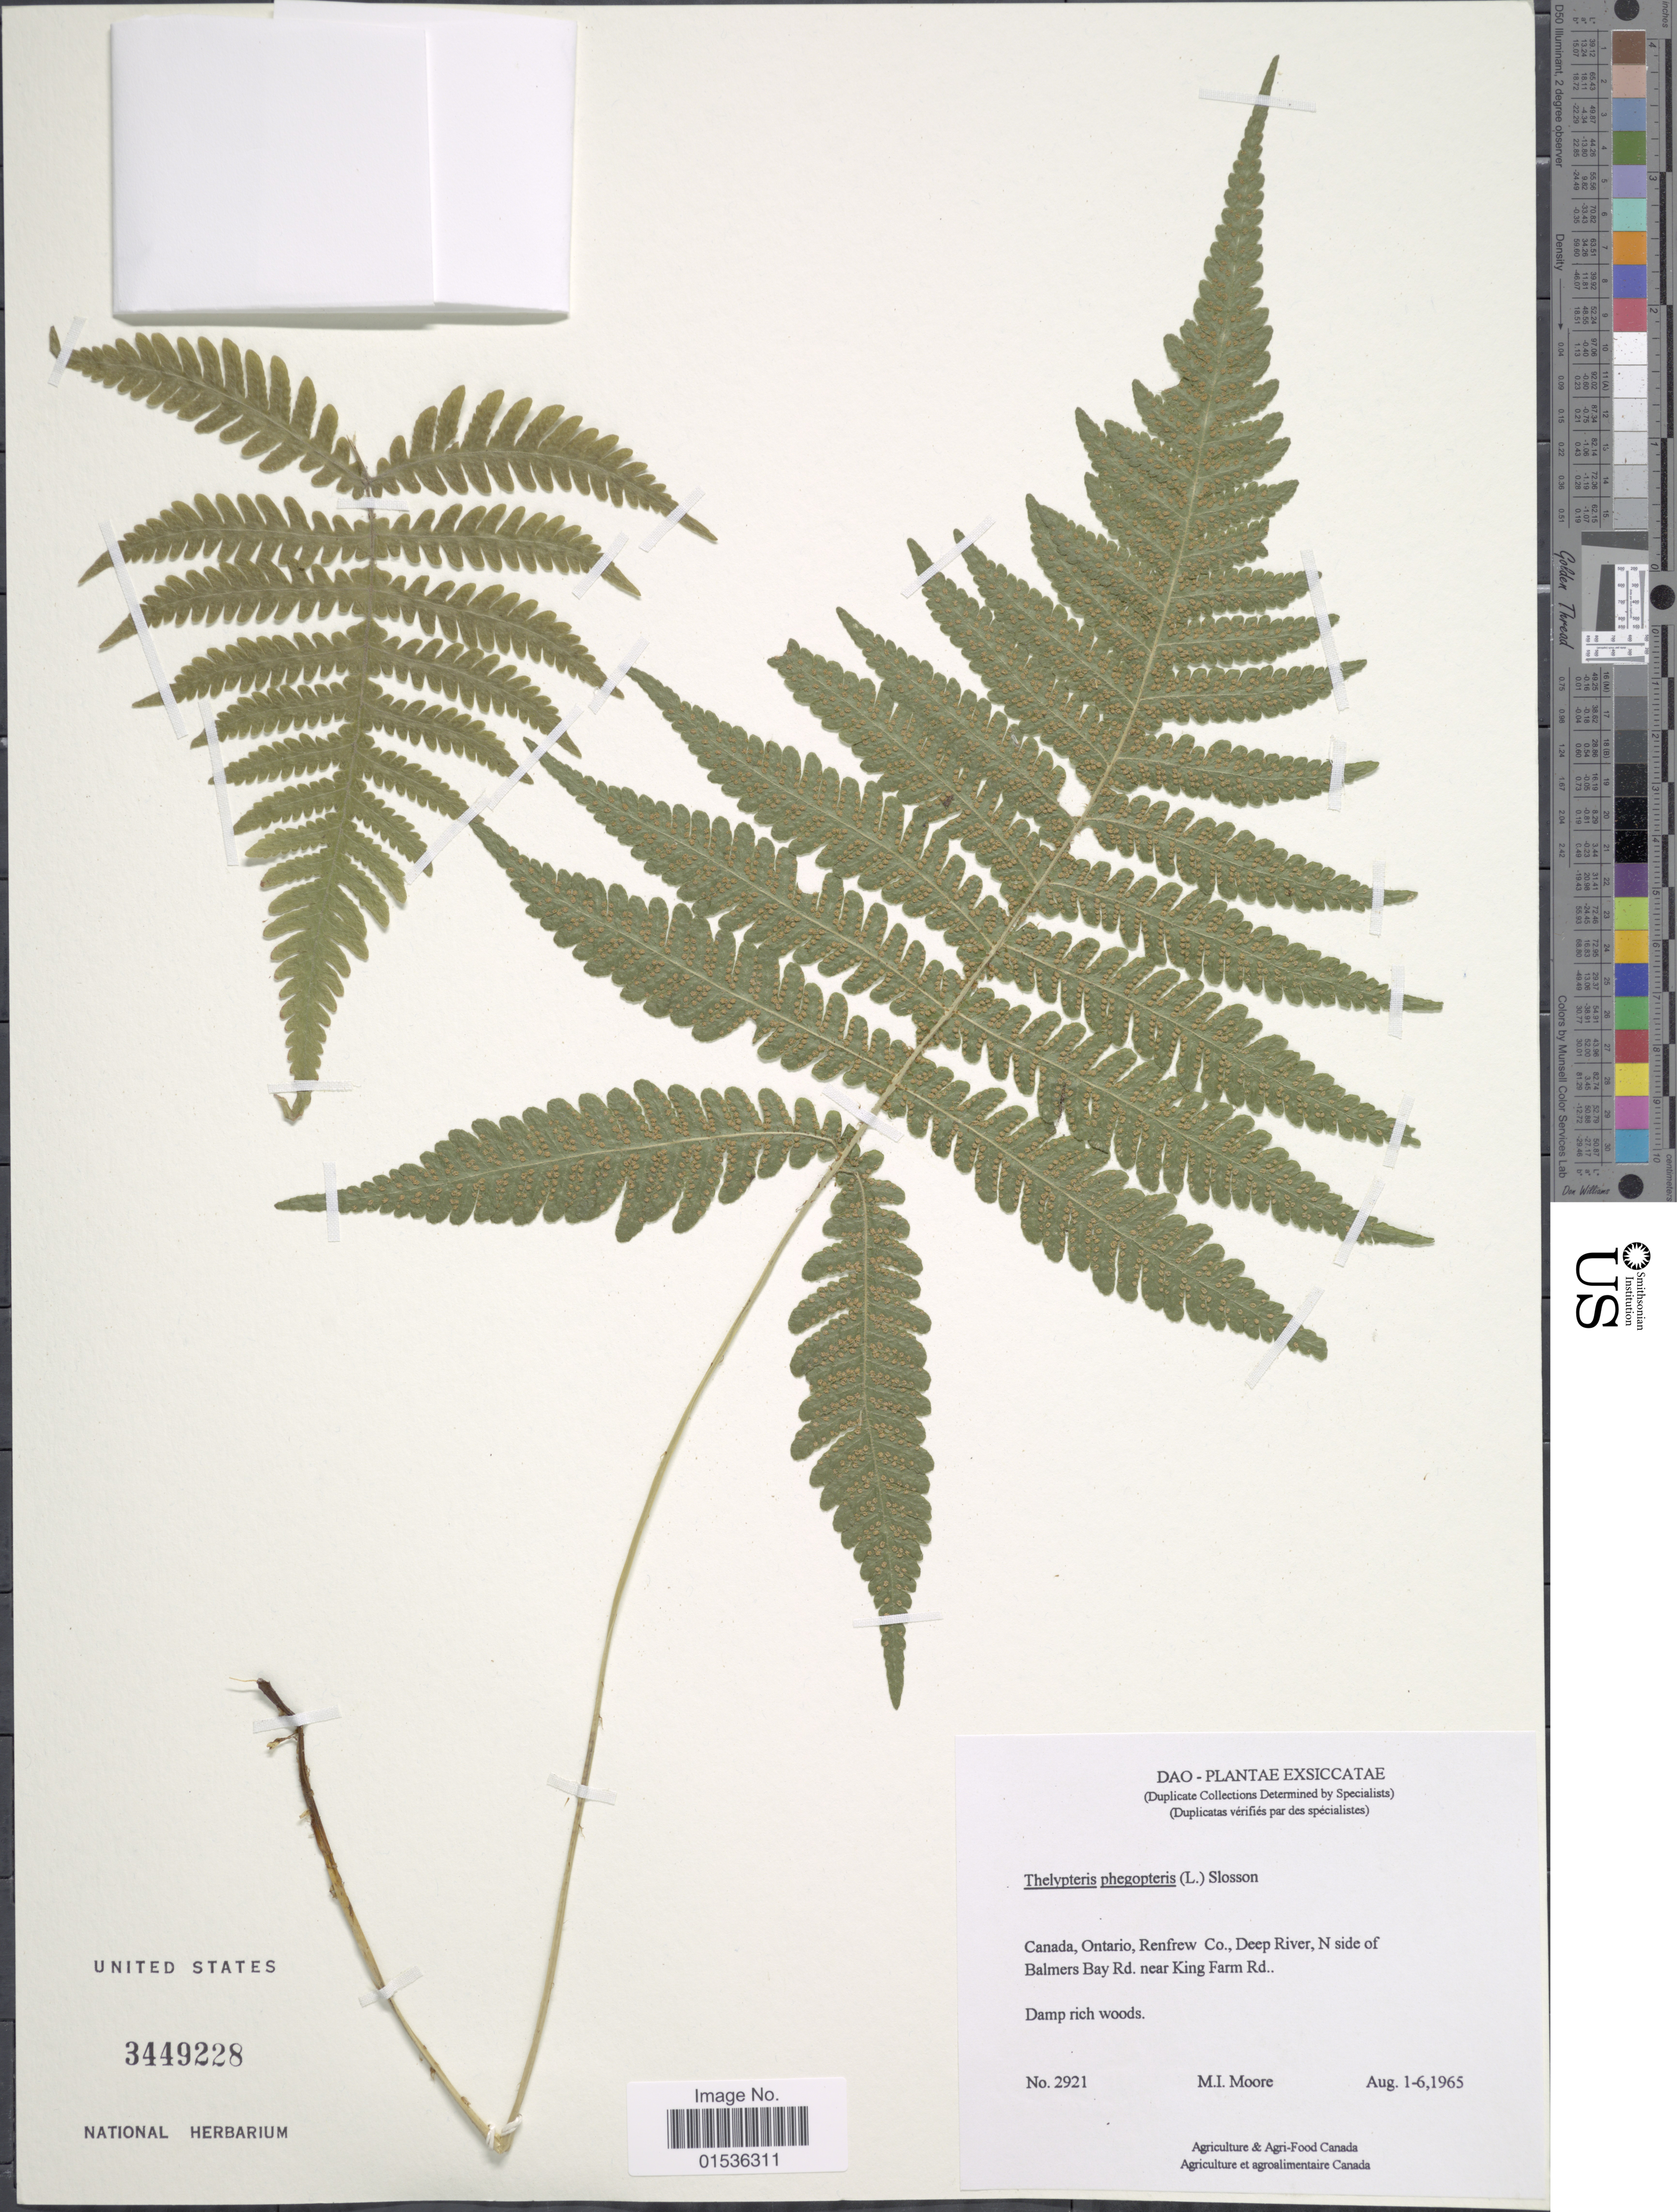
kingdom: Plantae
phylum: Tracheophyta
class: Polypodiopsida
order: Polypodiales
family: Thelypteridaceae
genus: Phegopteris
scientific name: Phegopteris connectilis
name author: (Michx.) Watt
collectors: M. Moore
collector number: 2921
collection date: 1965-08-01/1965-08-06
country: Canada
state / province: Ontario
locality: Dao. Canada,Ontario, Renfrew Co., Deep River, N side of Balmers Bay Rd. near King Farm Rd.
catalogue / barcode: US 3449228